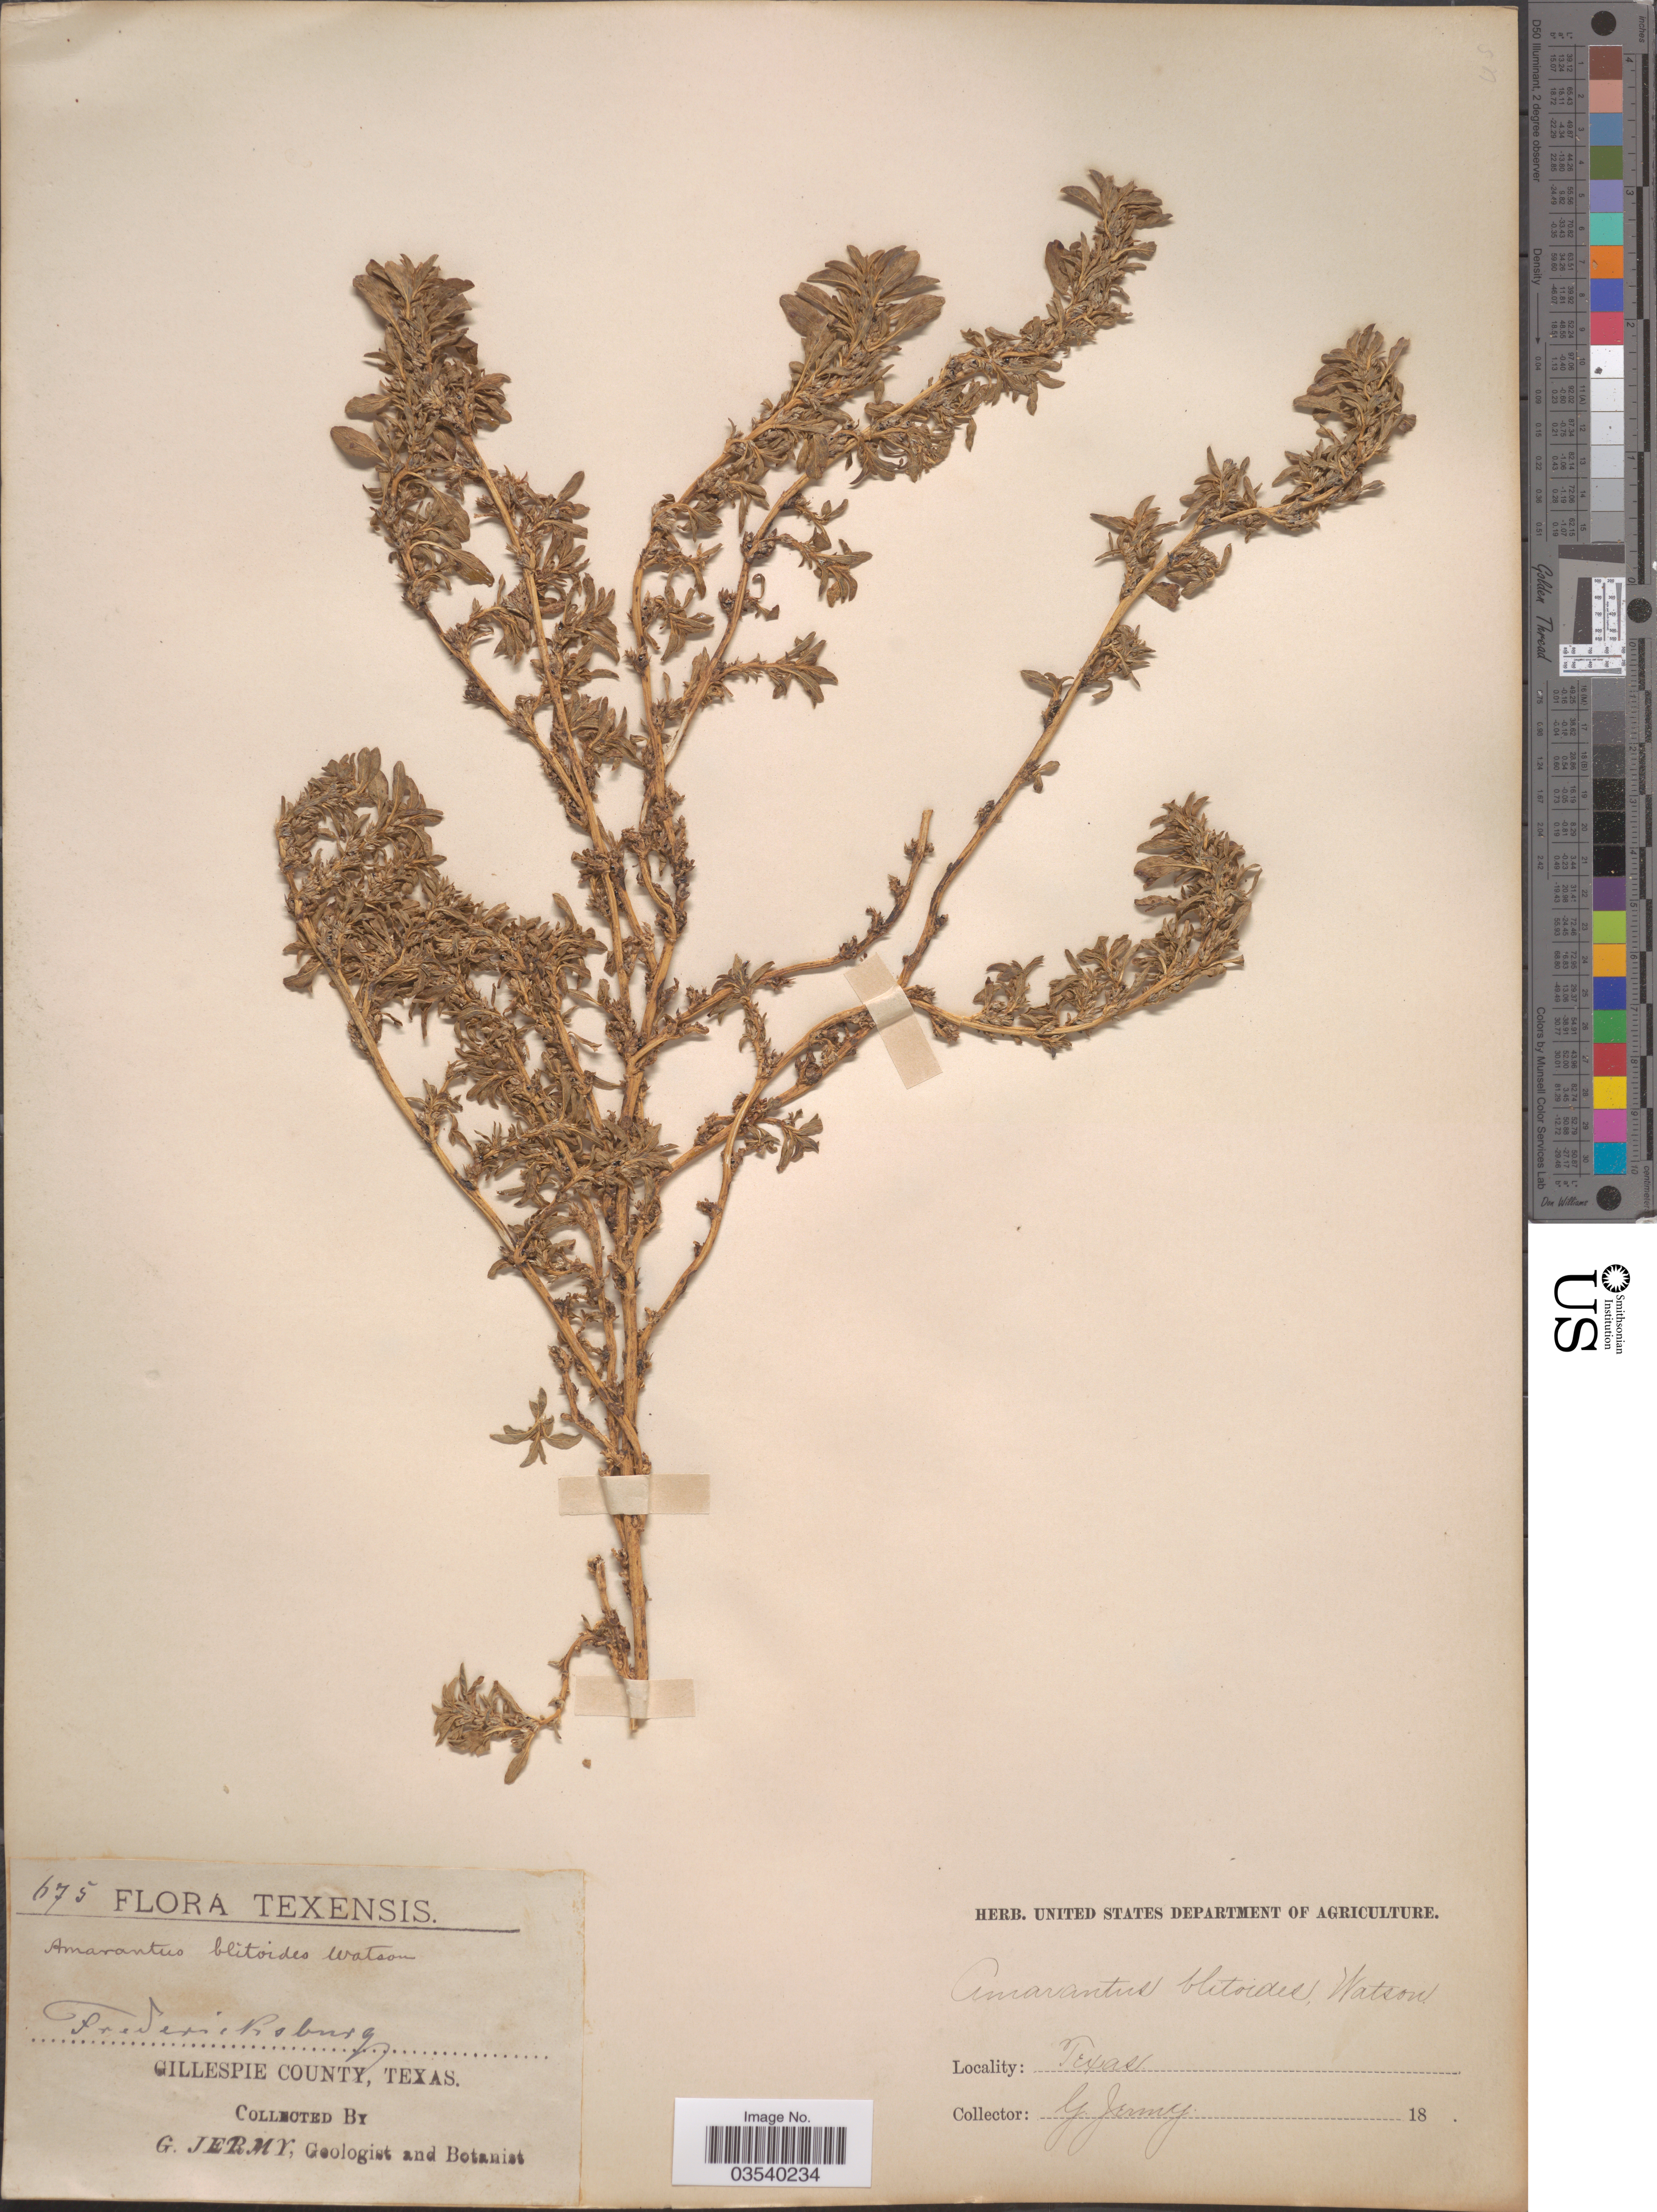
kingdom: Plantae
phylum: Tracheophyta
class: Magnoliopsida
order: Caryophyllales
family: Amaranthaceae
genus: Amaranthus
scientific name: Amaranthus blitoides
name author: S. Watson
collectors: G. Jermy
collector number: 675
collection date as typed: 18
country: United States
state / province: Texas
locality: Fredericksburg, Gillespie County.